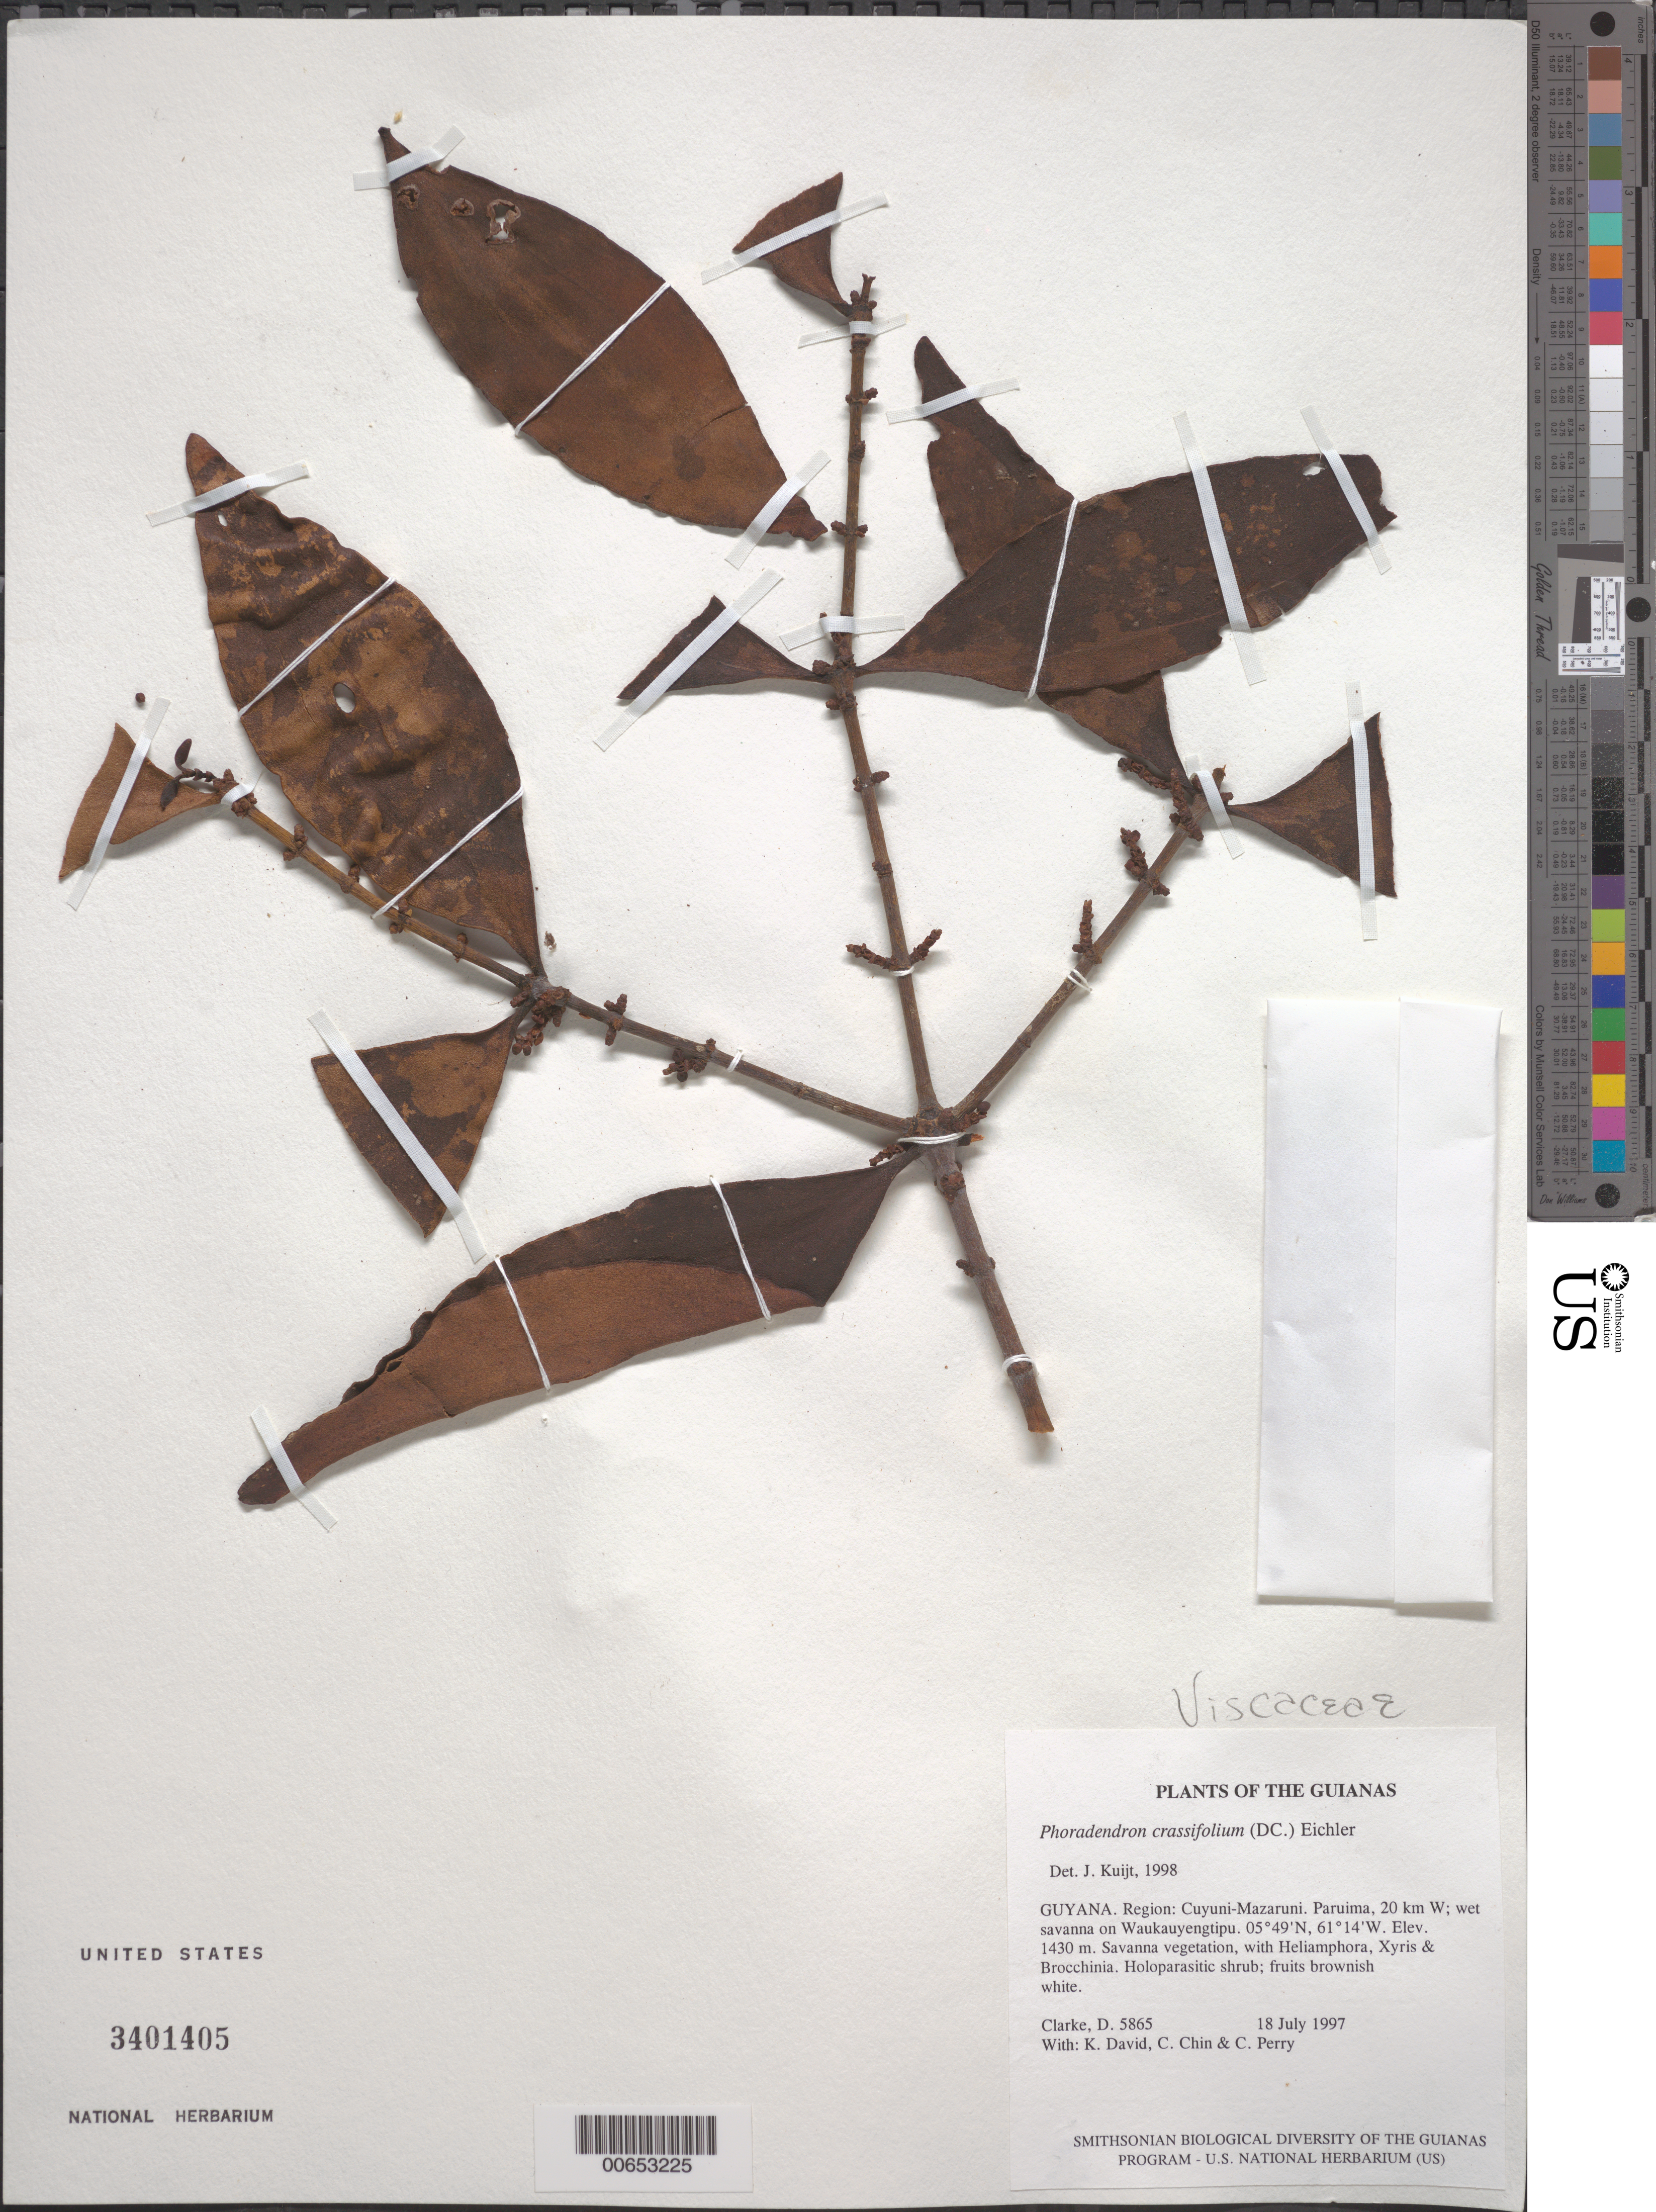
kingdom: Plantae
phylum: Tracheophyta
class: Magnoliopsida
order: Santalales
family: Viscaceae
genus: Phoradendron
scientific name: Phoradendron crassifolium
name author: (Pohl ex DC.) Eichler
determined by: Kuijt, Job, (CANADA)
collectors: H. D. Clarke, K. David, C. Chin & C. Perry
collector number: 5865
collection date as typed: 18 July 1997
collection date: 1997-07-18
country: Guyana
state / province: Cuyuni-Mazaruni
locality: Paruima, 20 km W; wet savanna on Waukauyengtipu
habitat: Savanna vegetation, with Heliamphora, Xyris & Brocchinia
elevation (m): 1430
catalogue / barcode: US 3401405